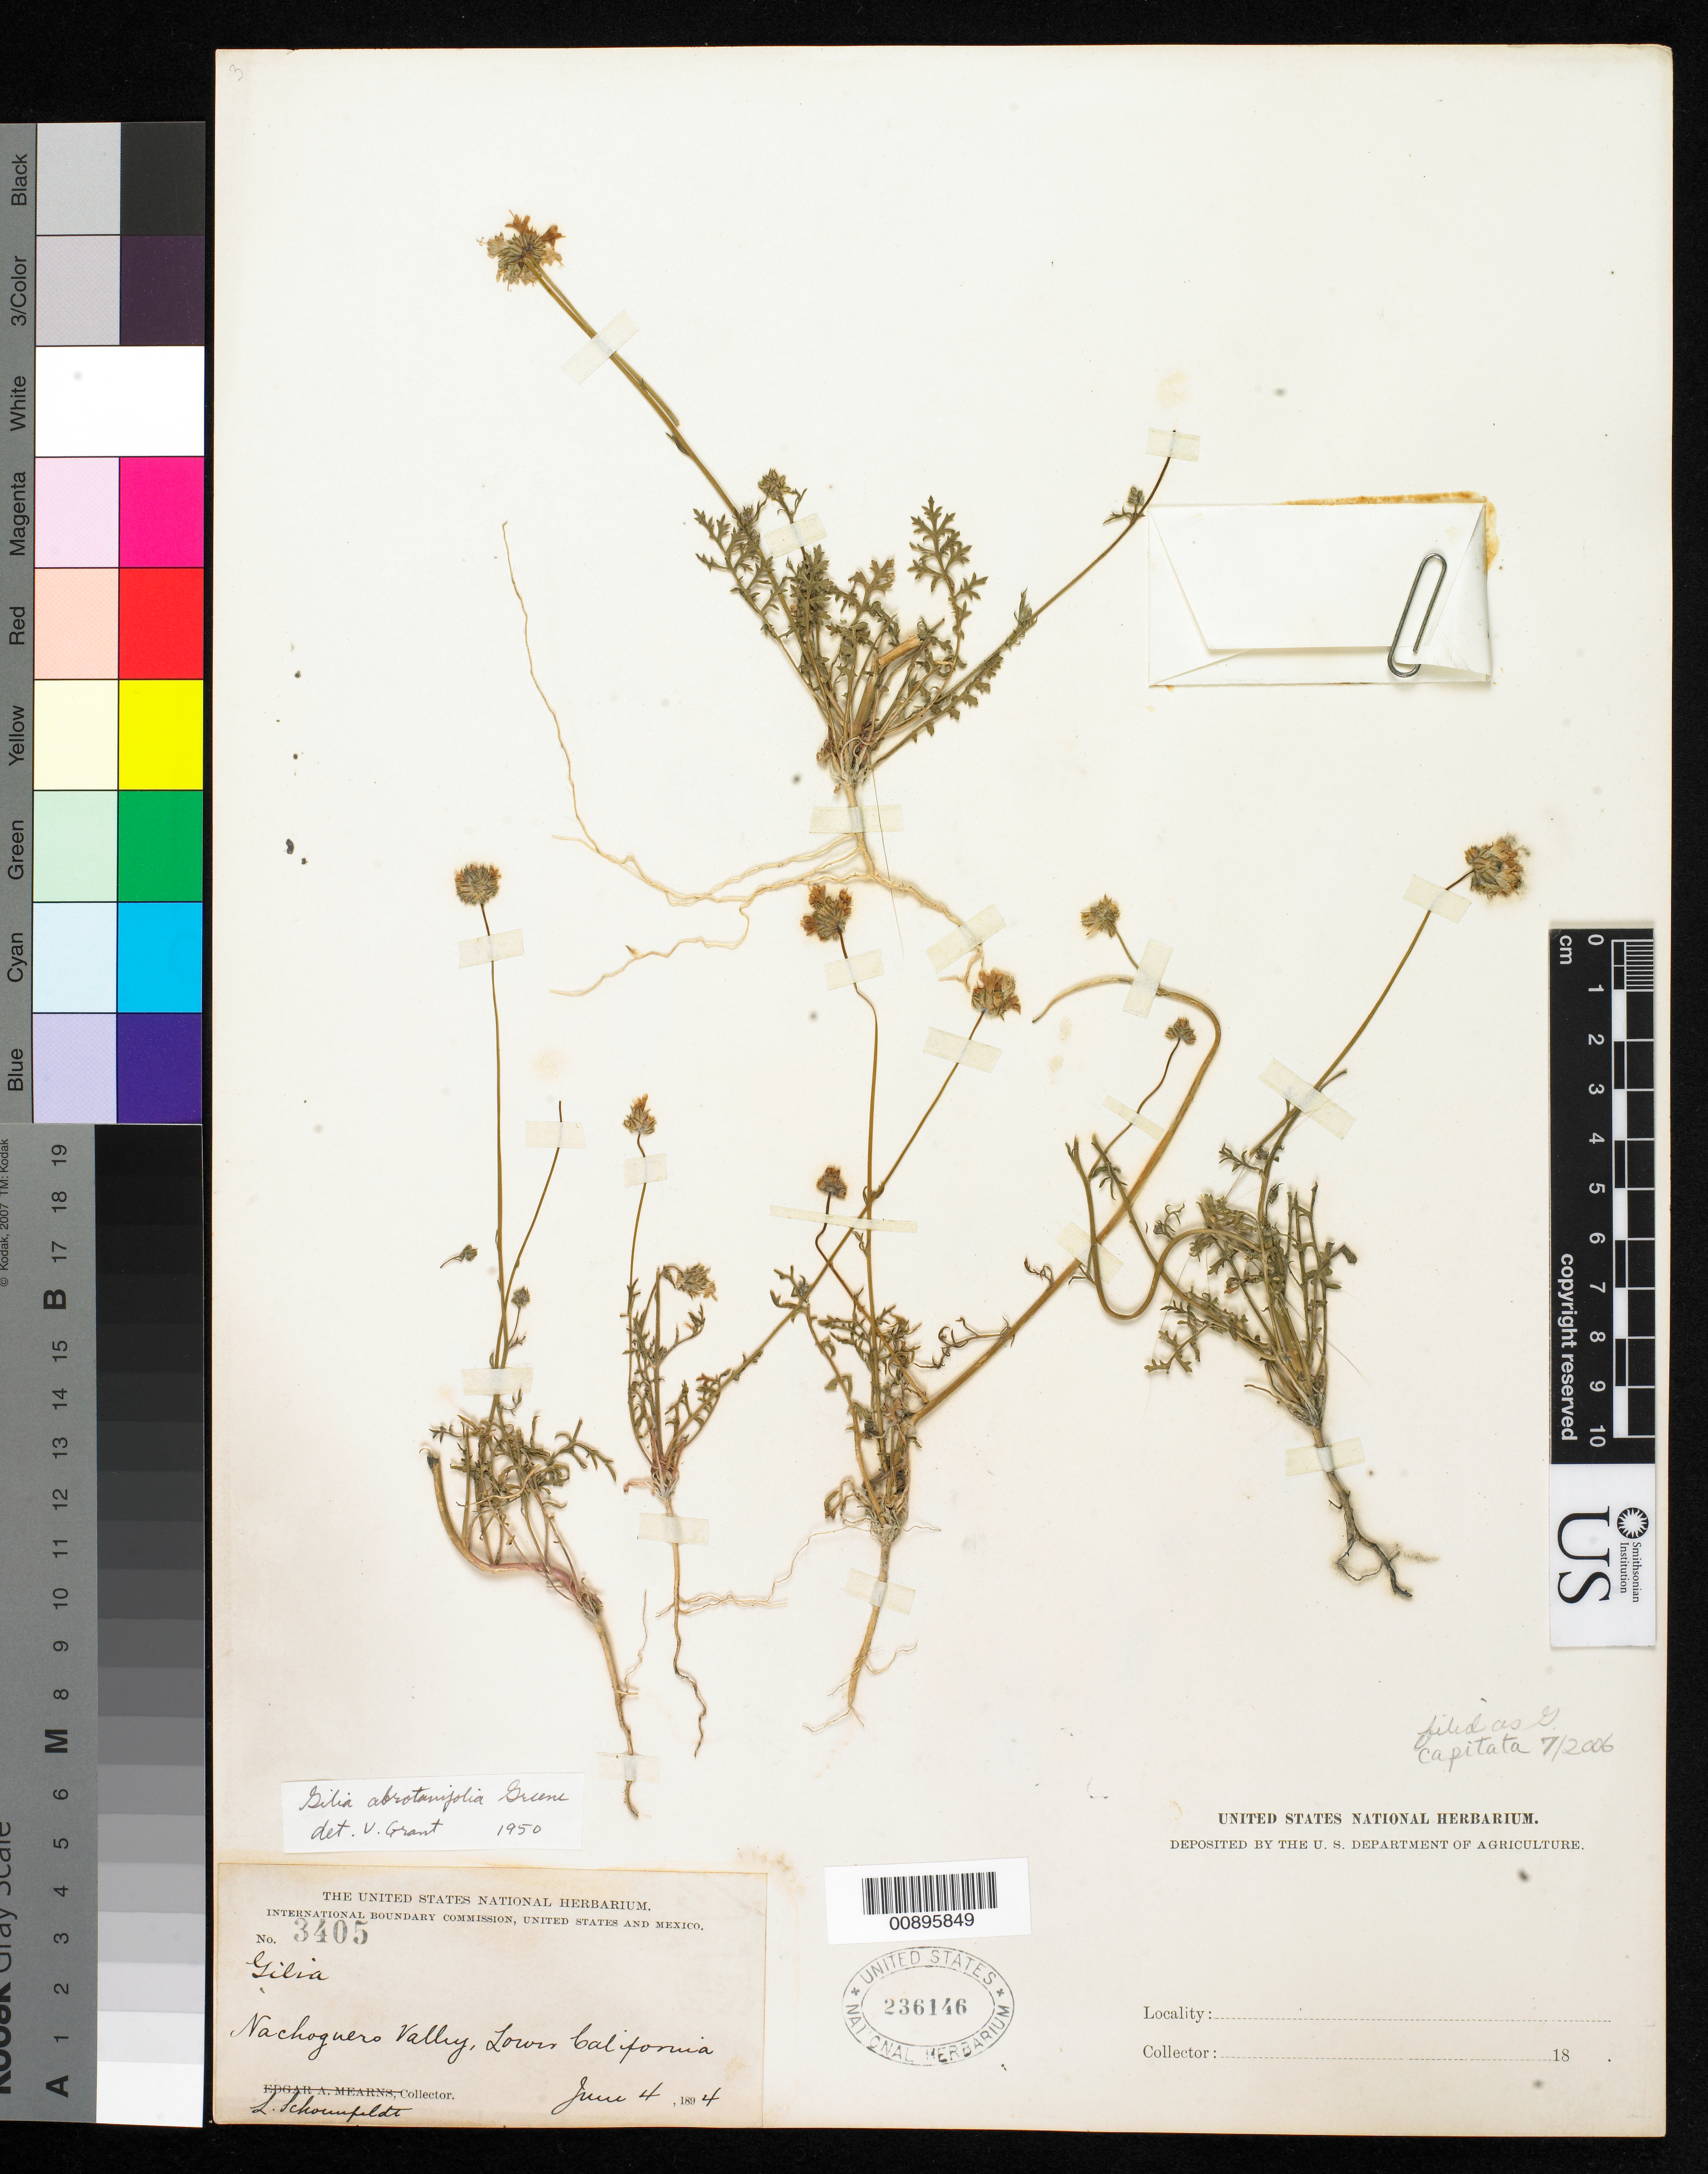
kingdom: Plantae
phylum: Tracheophyta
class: Magnoliopsida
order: Ericales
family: Polemoniaceae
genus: Gilia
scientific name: Gilia capitata subsp. abrotanifolia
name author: (Nutt. ex Greene) V.E. Grant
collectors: L. Schoenfeldt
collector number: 3405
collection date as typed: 04 Jun 1894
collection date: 1894-06-04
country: Mexico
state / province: Baja California Norte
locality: Nachoguero Valley, Baja California.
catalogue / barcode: US 236146